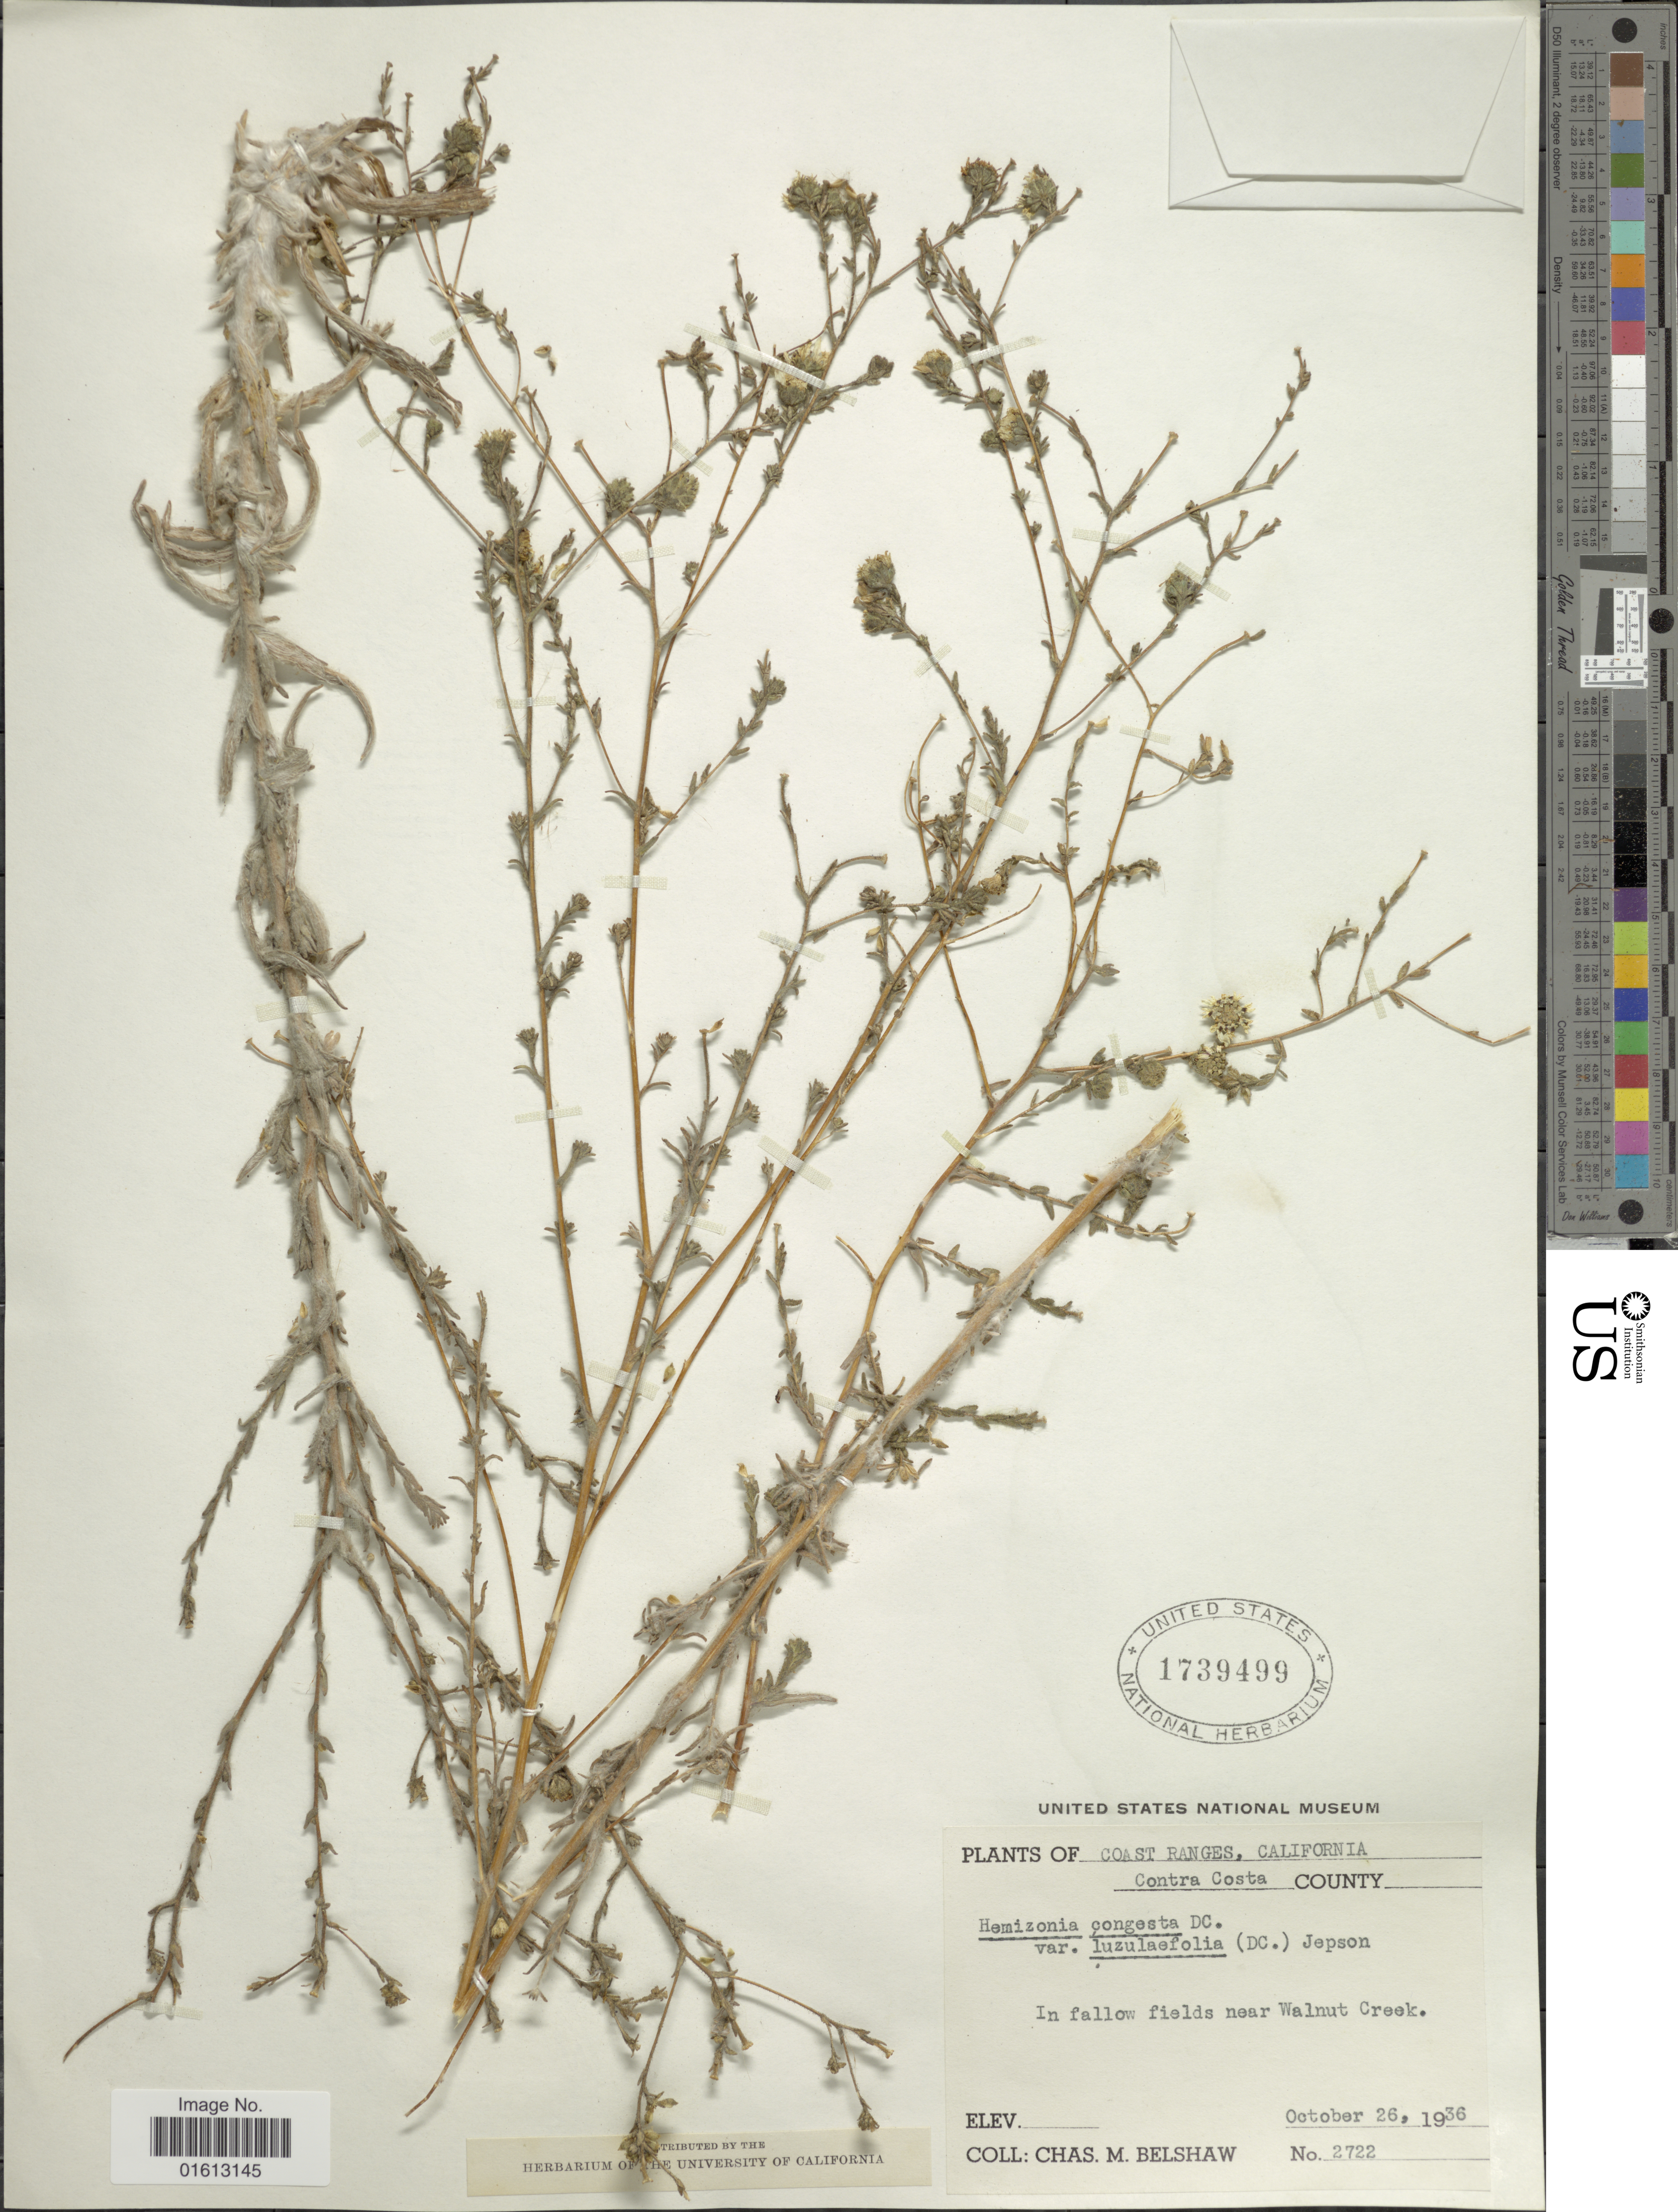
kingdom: Plantae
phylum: Tracheophyta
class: Magnoliopsida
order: Asterales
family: Asteraceae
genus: Hemizonia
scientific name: Hemizonia congesta subsp. luzulaefolia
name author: (DC.) Babc. & H.M. Hall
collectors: C. Shaw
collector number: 2722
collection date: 1936-10-26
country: United States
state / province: California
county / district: Contra Costa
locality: California, Coast Ranges, Contra Costa County, in fallow fields near Walnut Creek.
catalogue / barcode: US 1739499